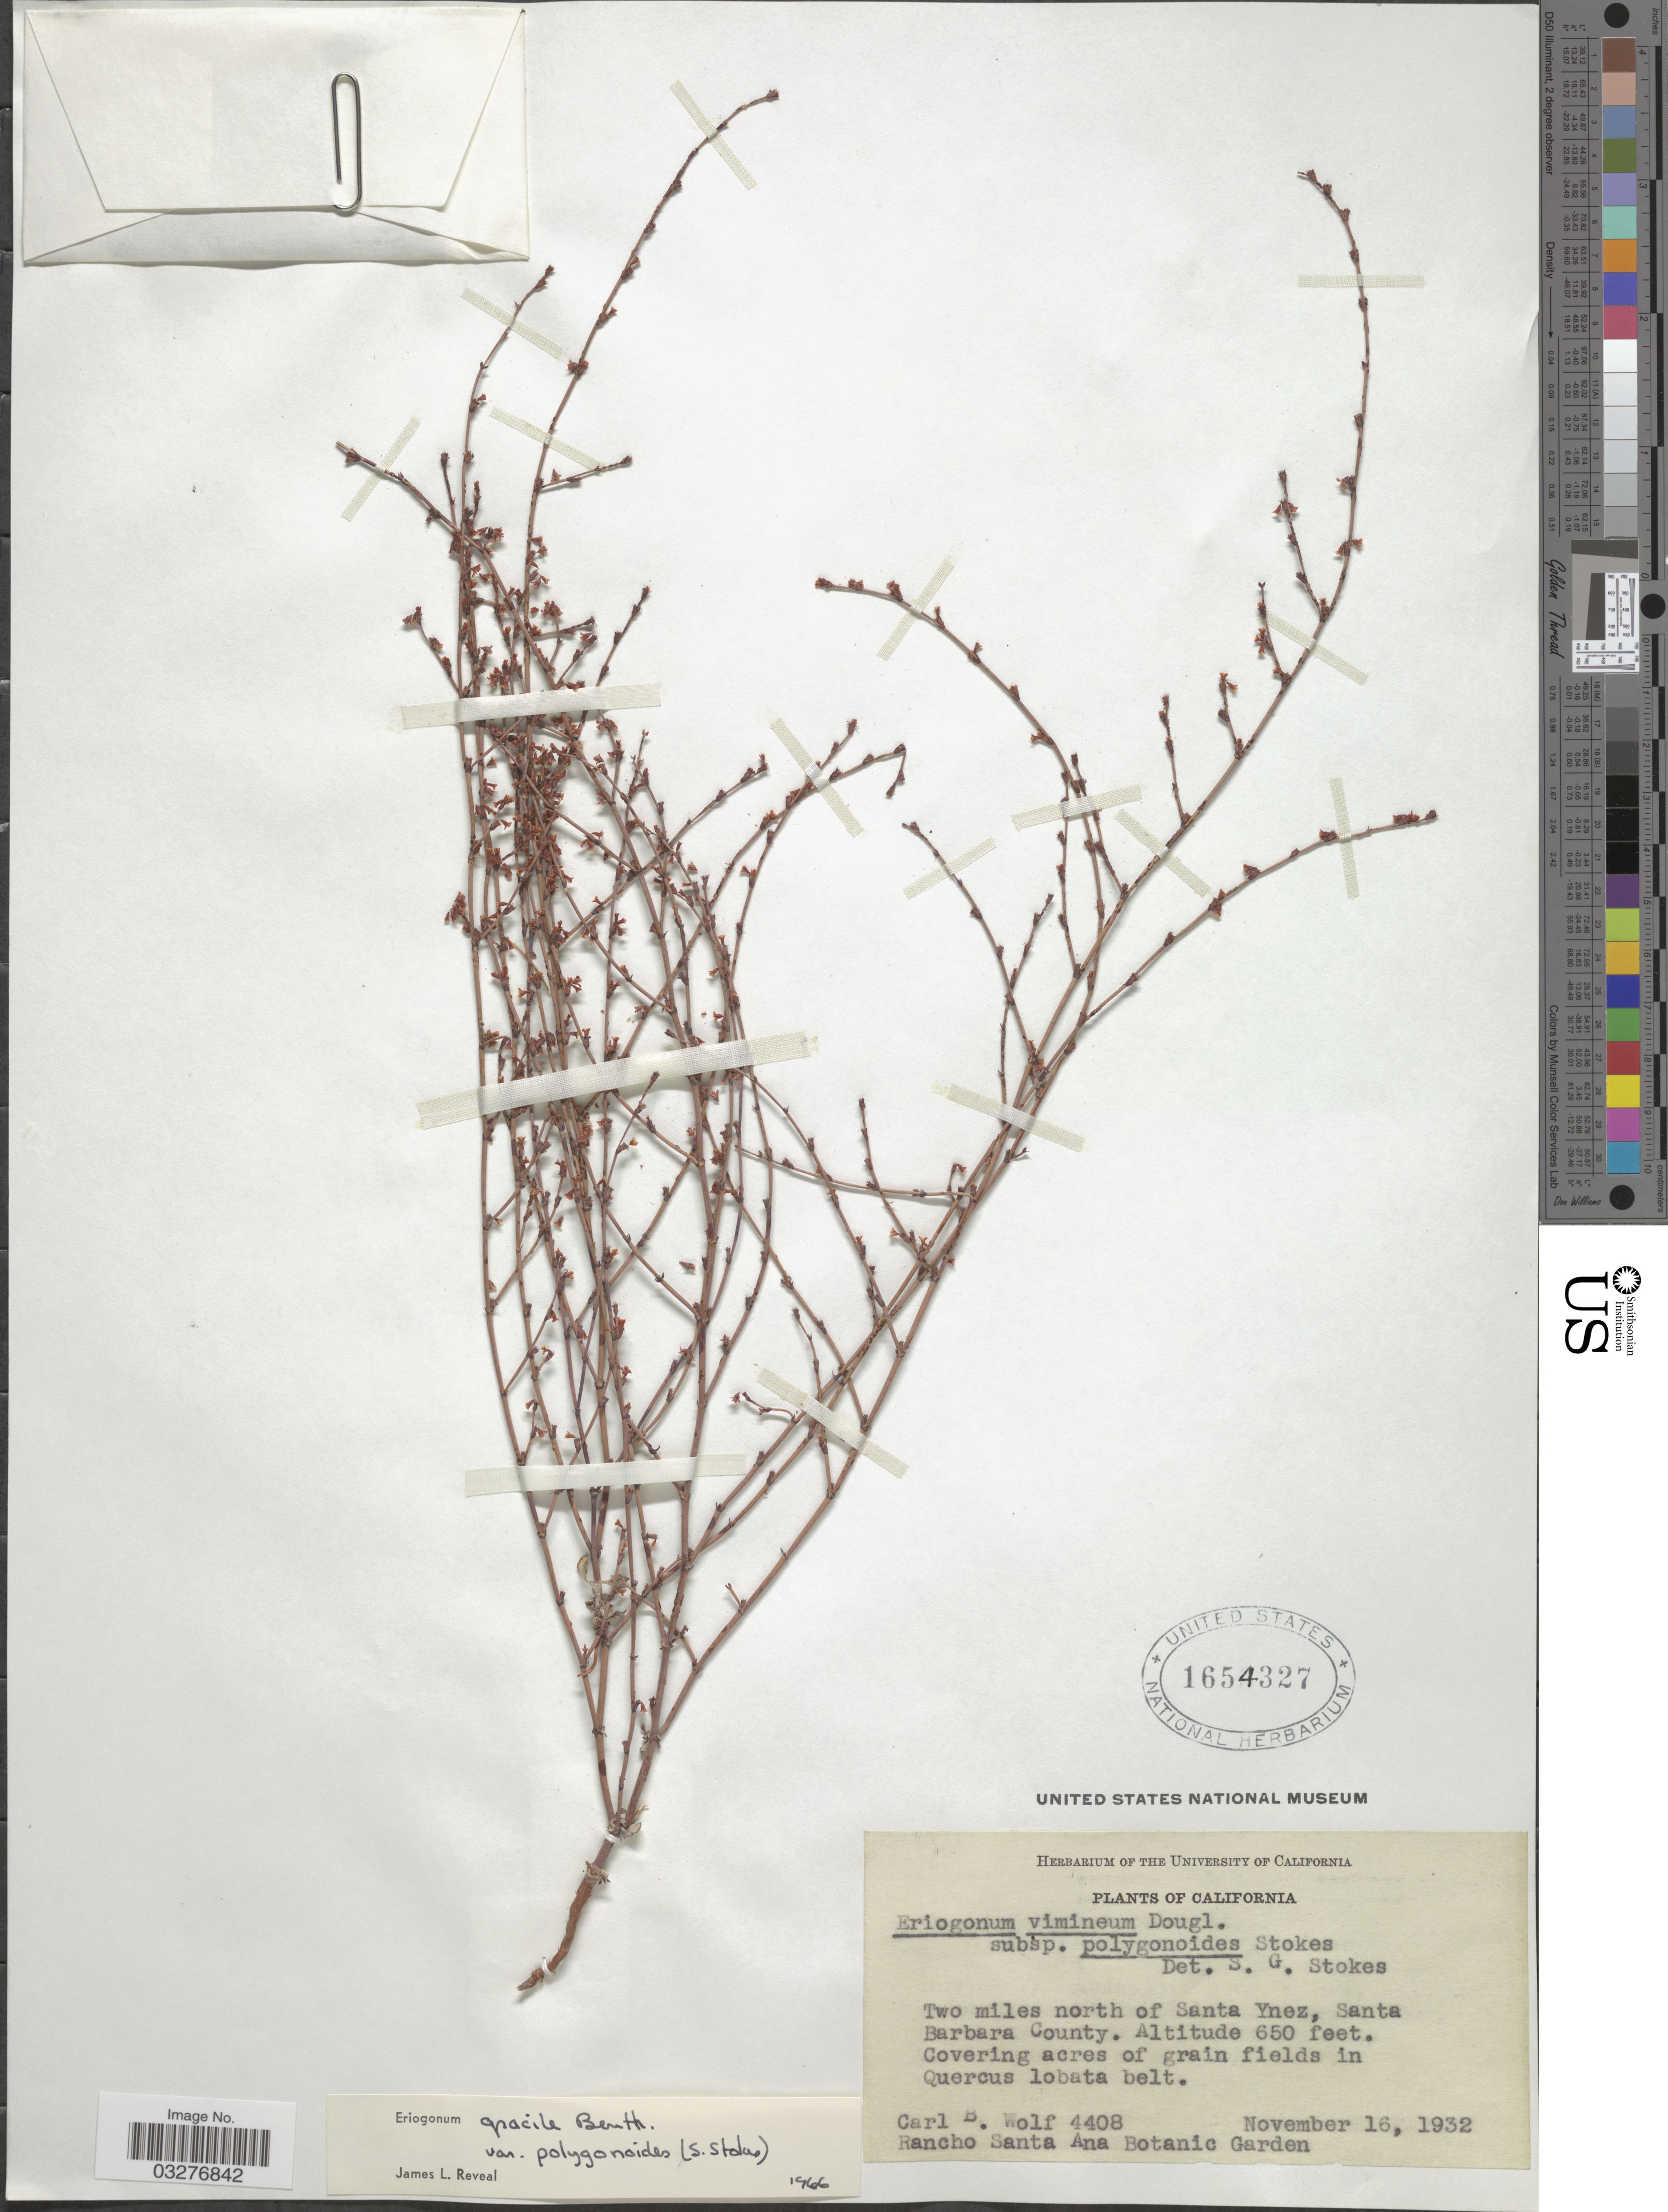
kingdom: Plantae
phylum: Tracheophyta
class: Magnoliopsida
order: Caryophyllales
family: Polygonaceae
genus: Eriogonum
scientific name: Eriogonum gracile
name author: Benth.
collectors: C. B. Wolf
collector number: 4408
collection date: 1932-11-16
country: United States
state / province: California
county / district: Santa Barbara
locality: Two miles north of Santa Ynez, Santa Barbara County.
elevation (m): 198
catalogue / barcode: US 1654327